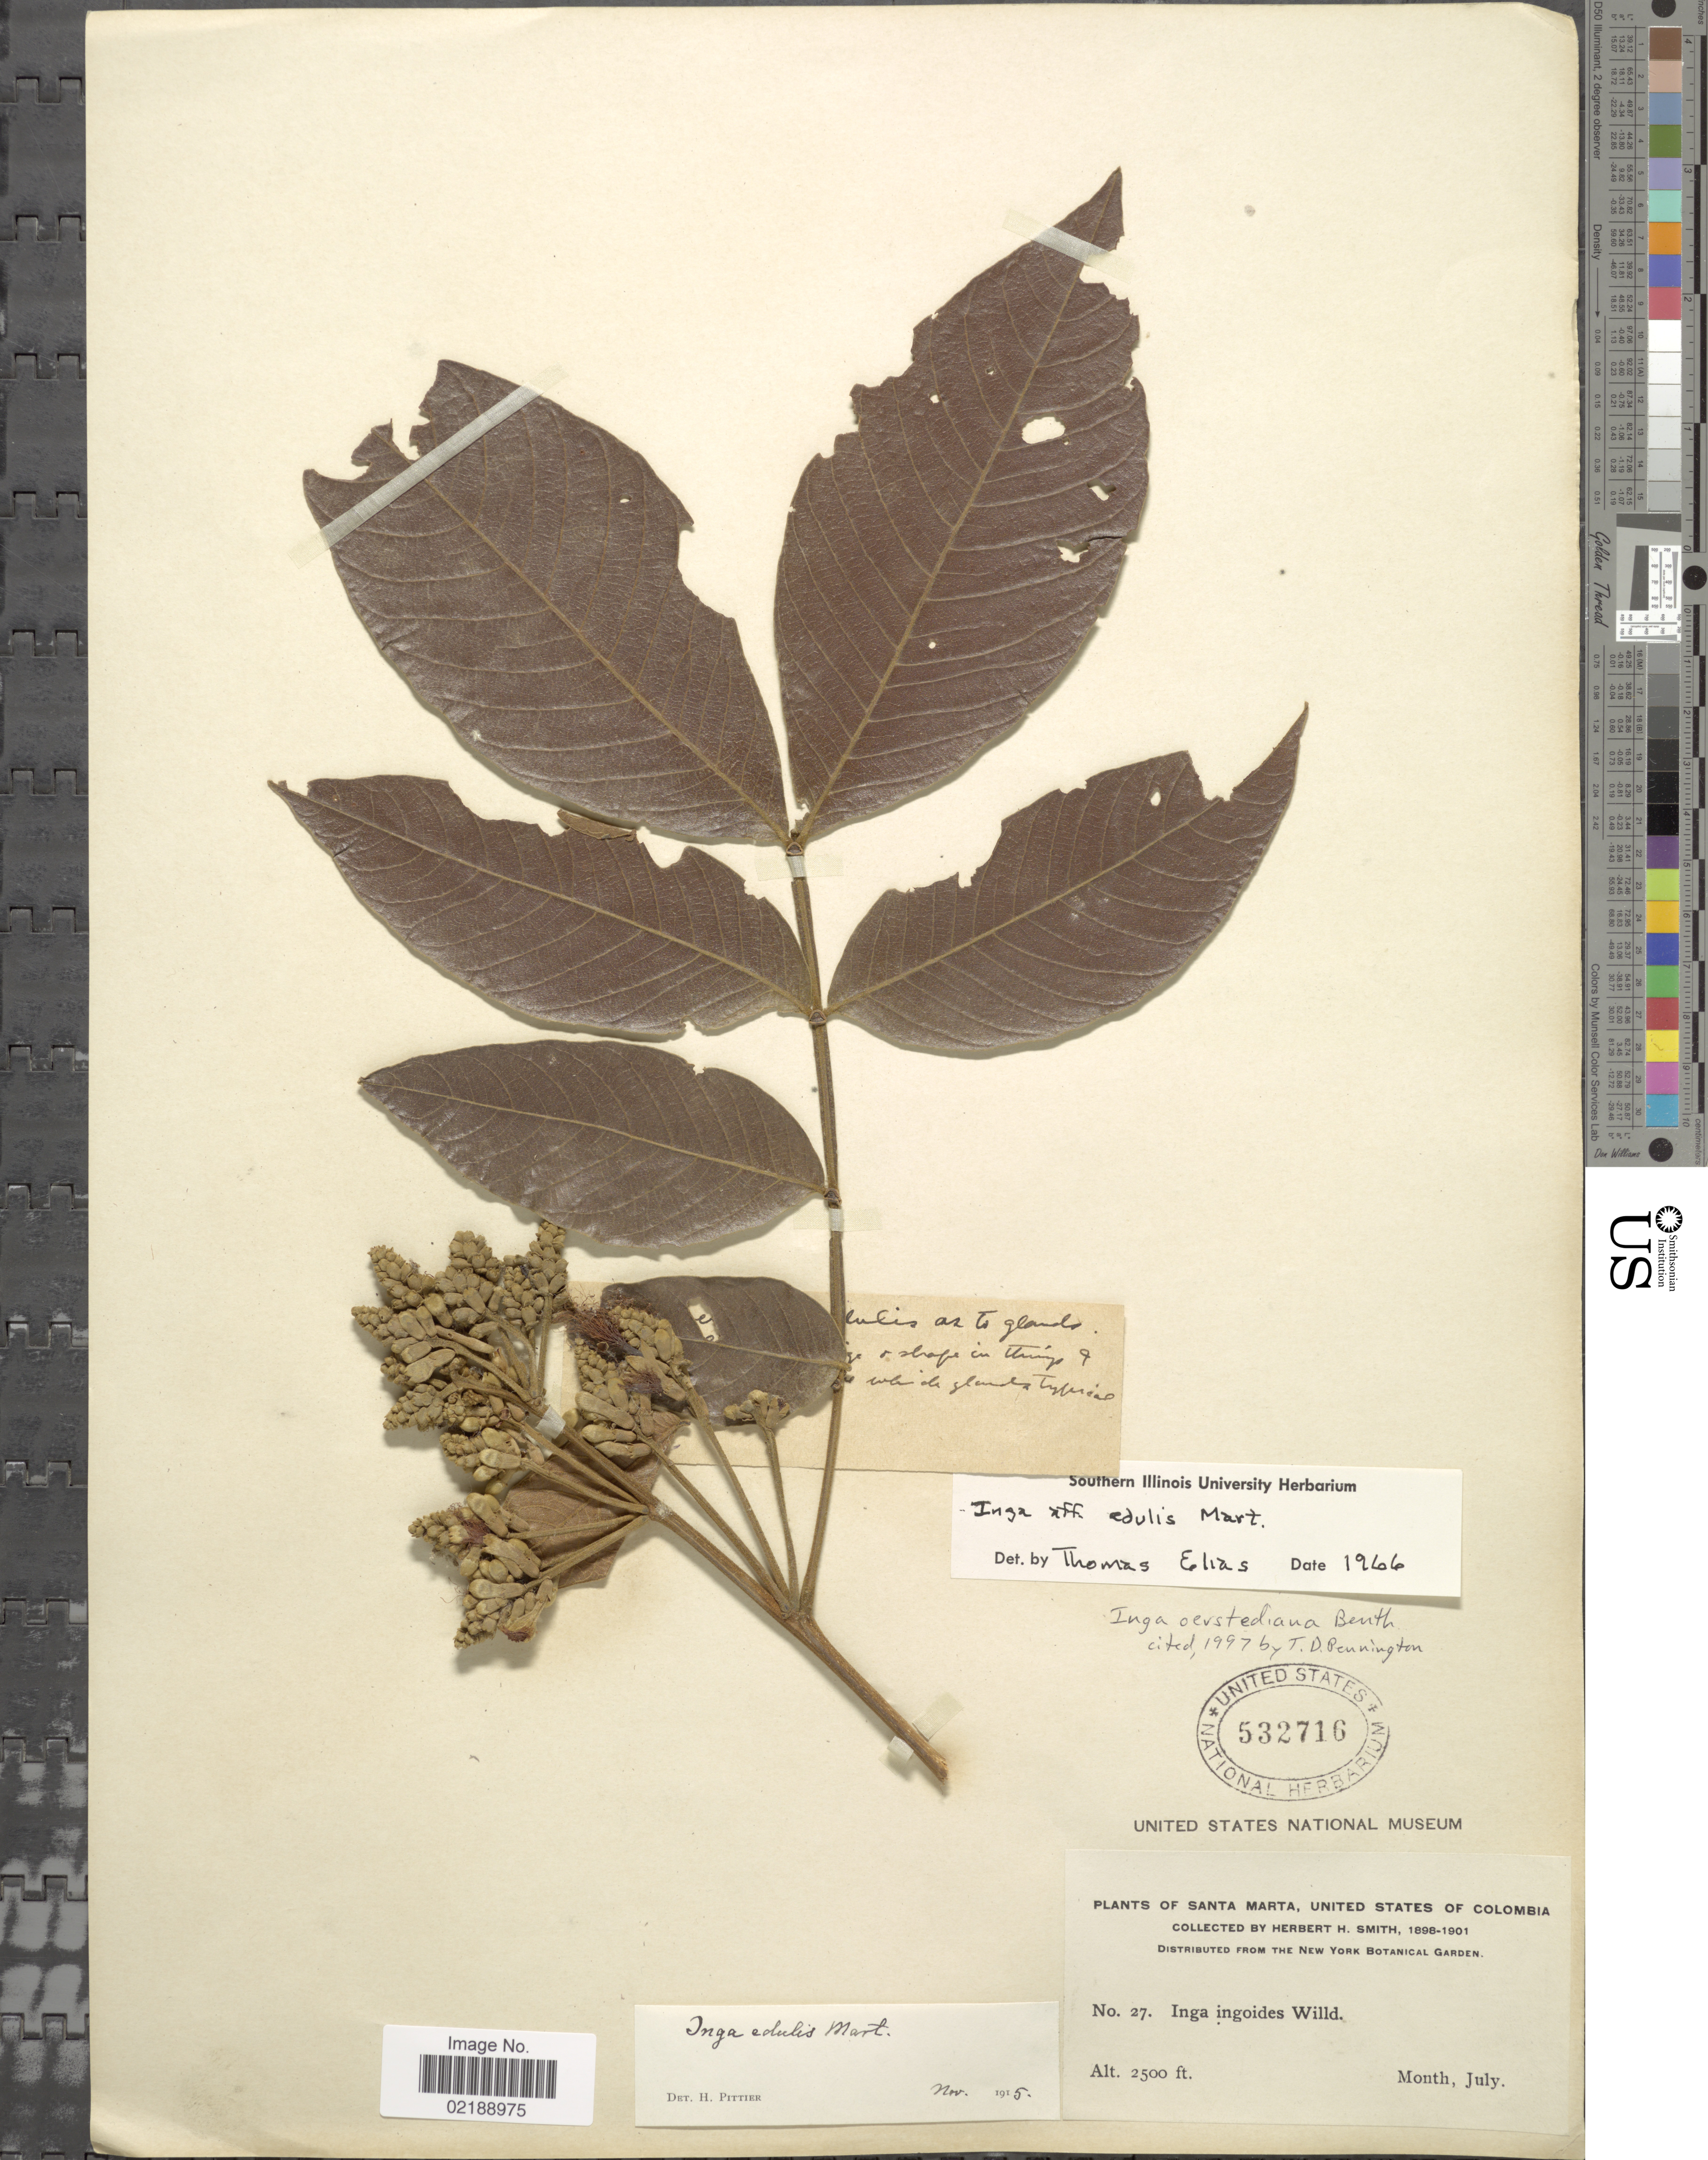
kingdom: Plantae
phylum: Tracheophyta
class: Magnoliopsida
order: Fabales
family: Fabaceae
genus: Inga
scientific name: Inga oerstediana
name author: Benth.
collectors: Herbert H. Smith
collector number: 27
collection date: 1898-07/1901-07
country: Colombia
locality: Santa Marta, United States of Colombia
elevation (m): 762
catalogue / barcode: US 532716